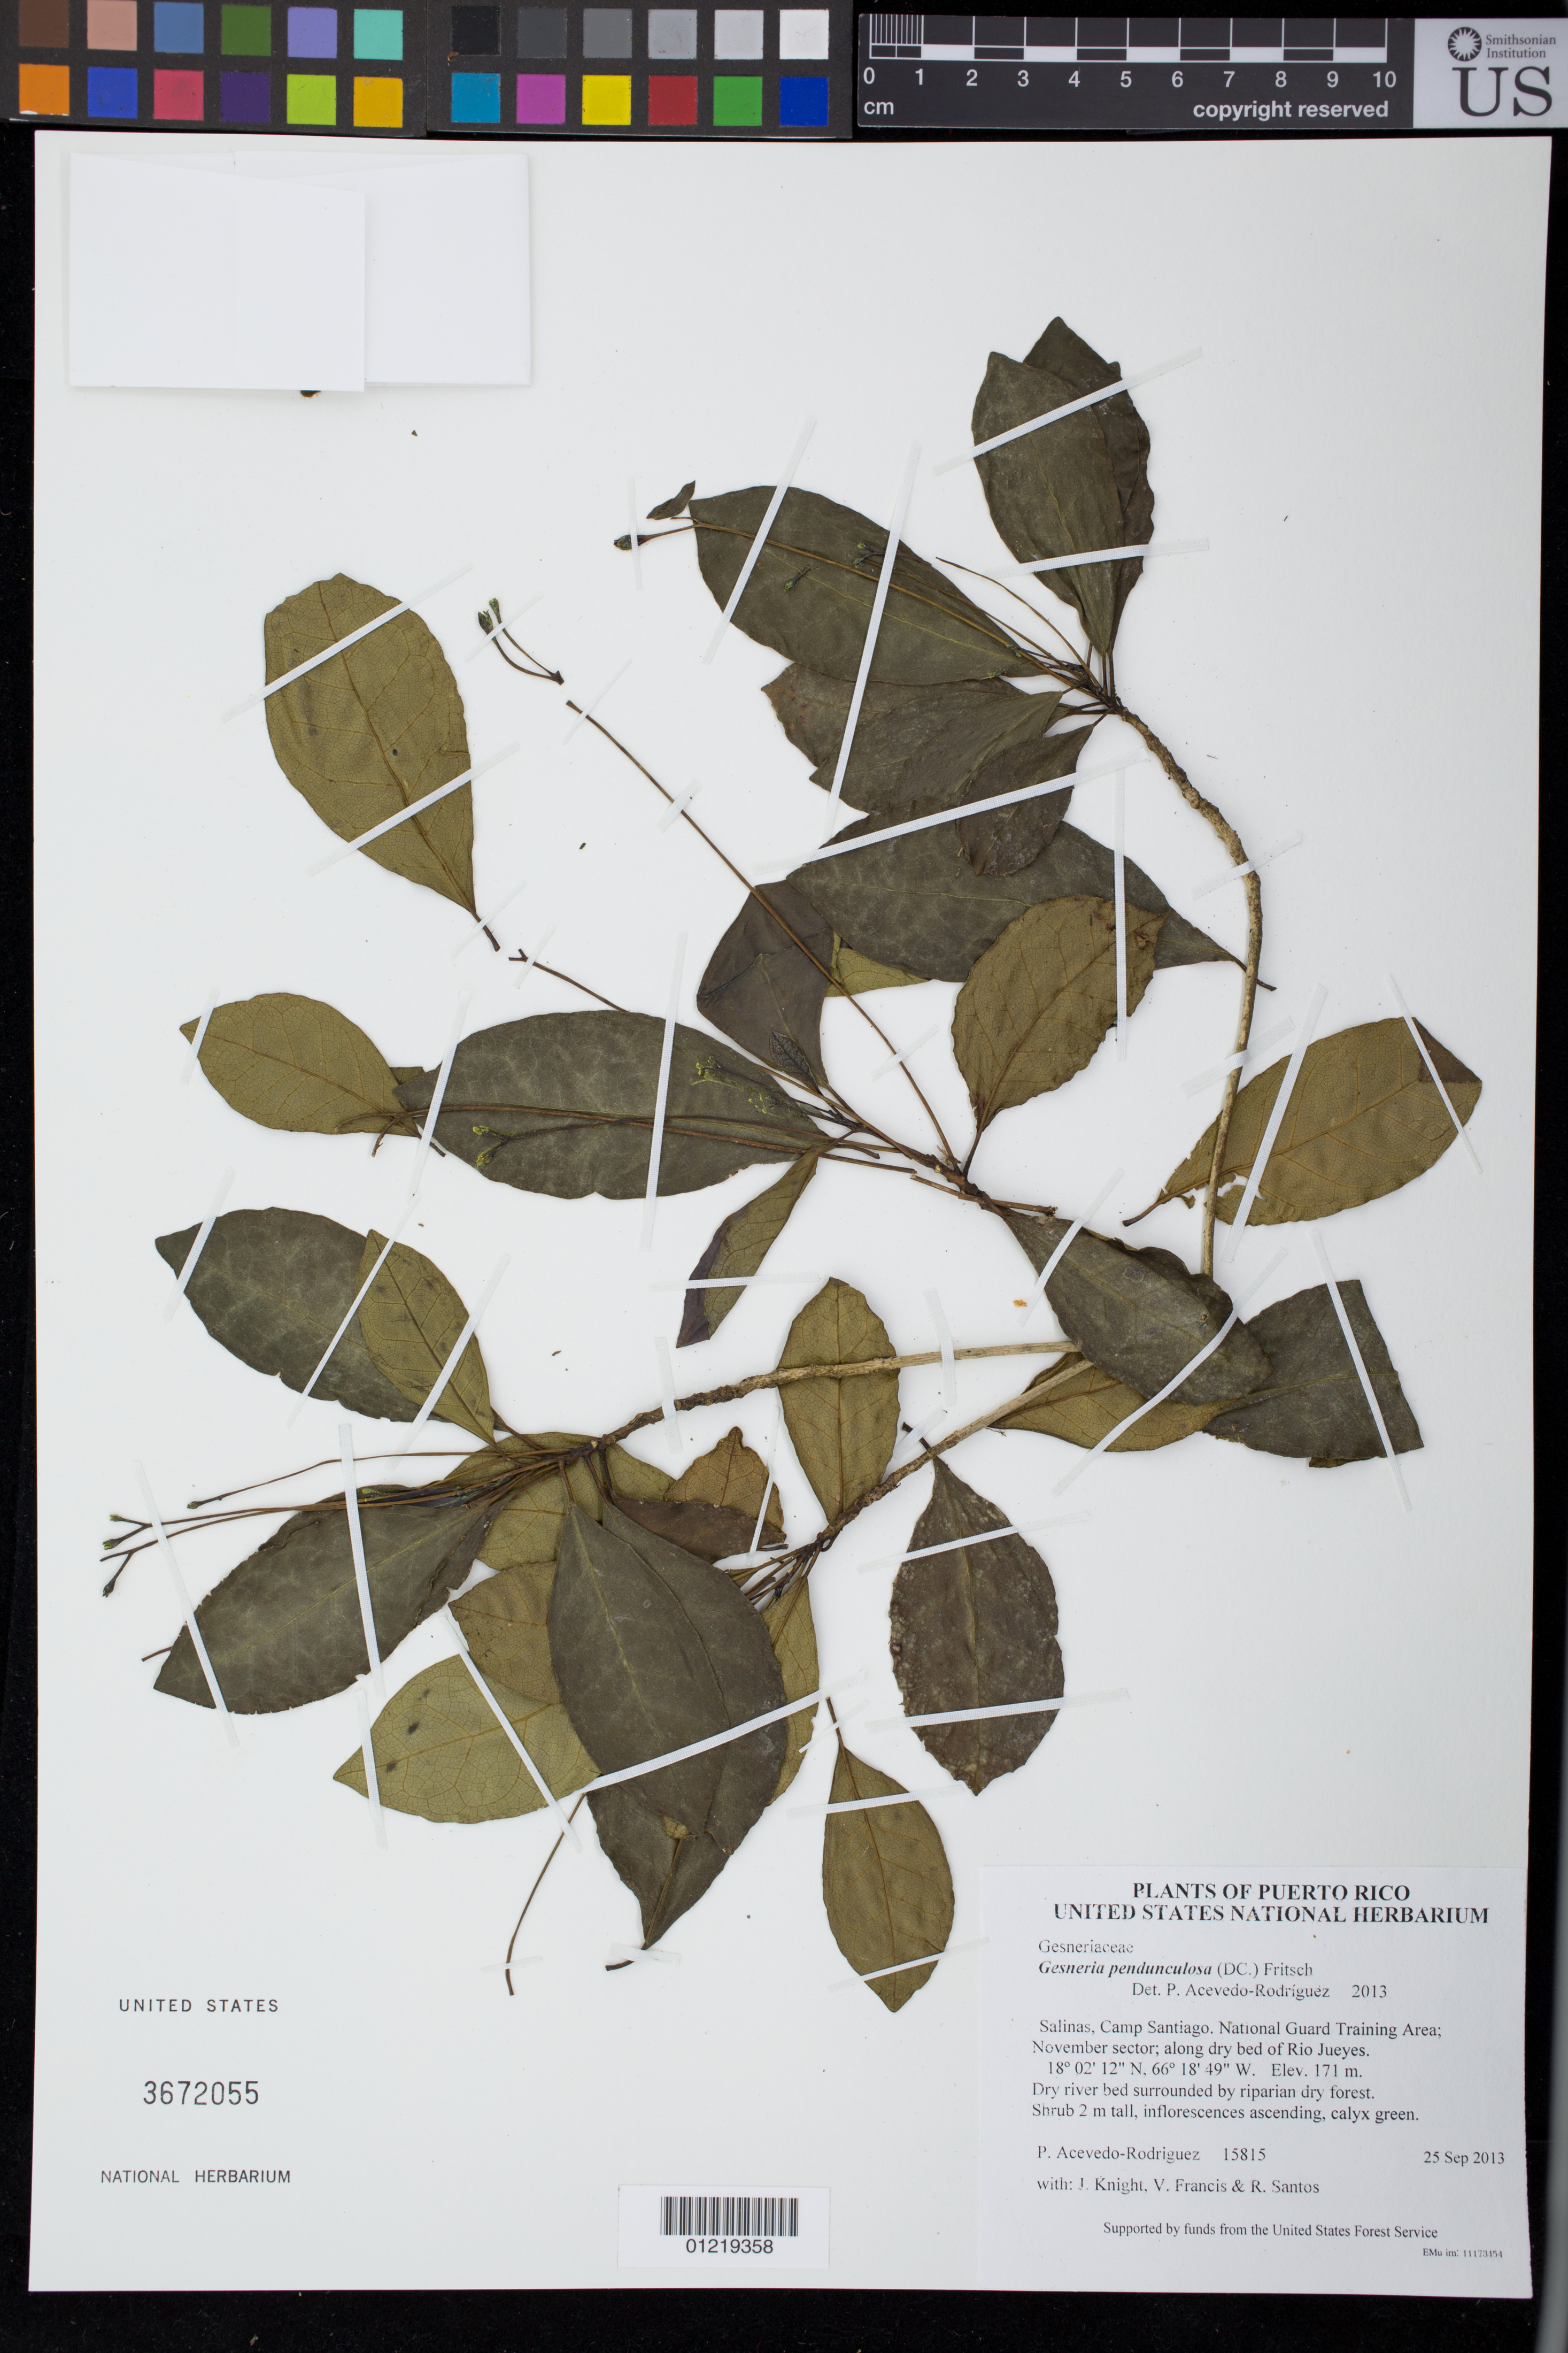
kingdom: Plantae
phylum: Tracheophyta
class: Magnoliopsida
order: Lamiales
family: Gesneriaceae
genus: Gesneria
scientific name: Gesneria pedunculosa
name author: (DC.) Fritsch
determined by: Acevedo-Rodríguez, P., (BOT), Smithsonian Institution - National Museum of Natural History (UNITED STATES)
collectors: P. Acevedo-Rodr., J. Knight, V. Francis & R. Santos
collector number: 15815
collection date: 2013-09-25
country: Puerto Rico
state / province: Salinas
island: Puerto Rico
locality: Camp Santiago. National Guard Training Area; November sector; along dry bed of Rio Jueyes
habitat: Dry river bed surrounded by riparian dry forest.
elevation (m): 171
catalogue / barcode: US 3672055